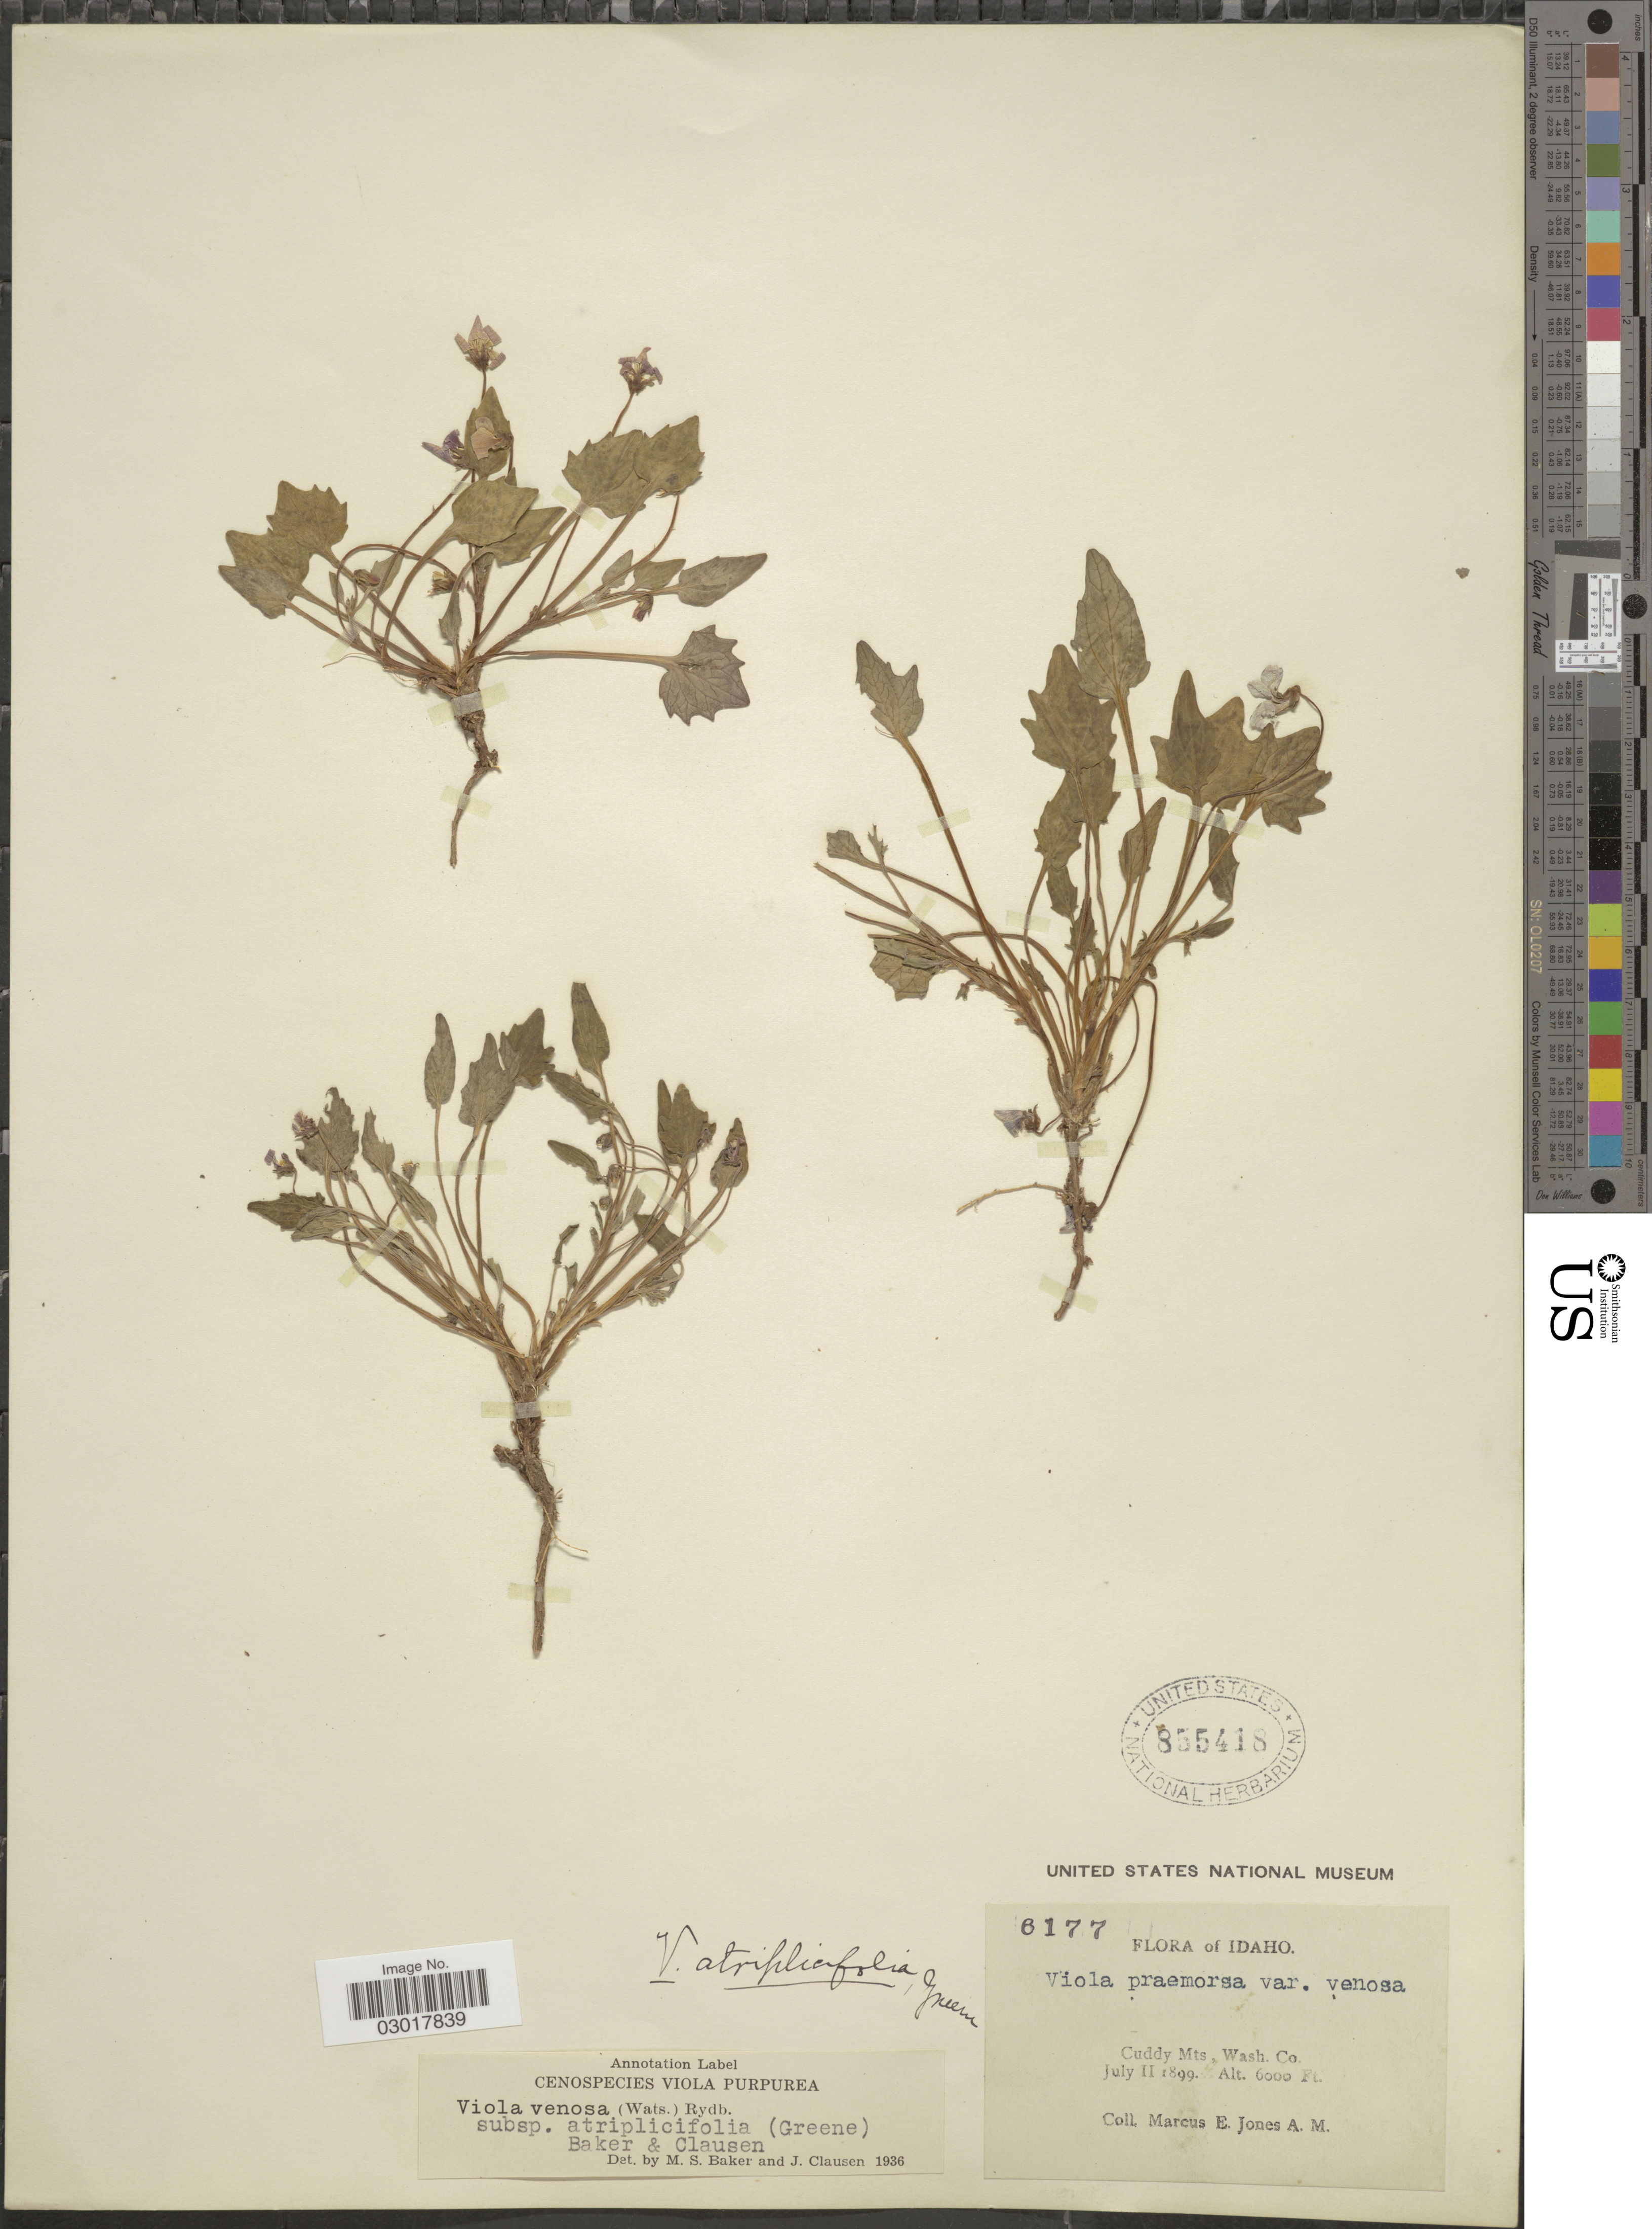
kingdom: Plantae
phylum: Tracheophyta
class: Magnoliopsida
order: Malpighiales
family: Violaceae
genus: Viola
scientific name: Viola venosa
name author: (S. Watson) Rydb.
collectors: M. E. Jones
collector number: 6177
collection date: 1899-07-11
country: United States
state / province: Idaho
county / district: Washington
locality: Cuddy Mts.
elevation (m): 1829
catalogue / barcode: US 855418